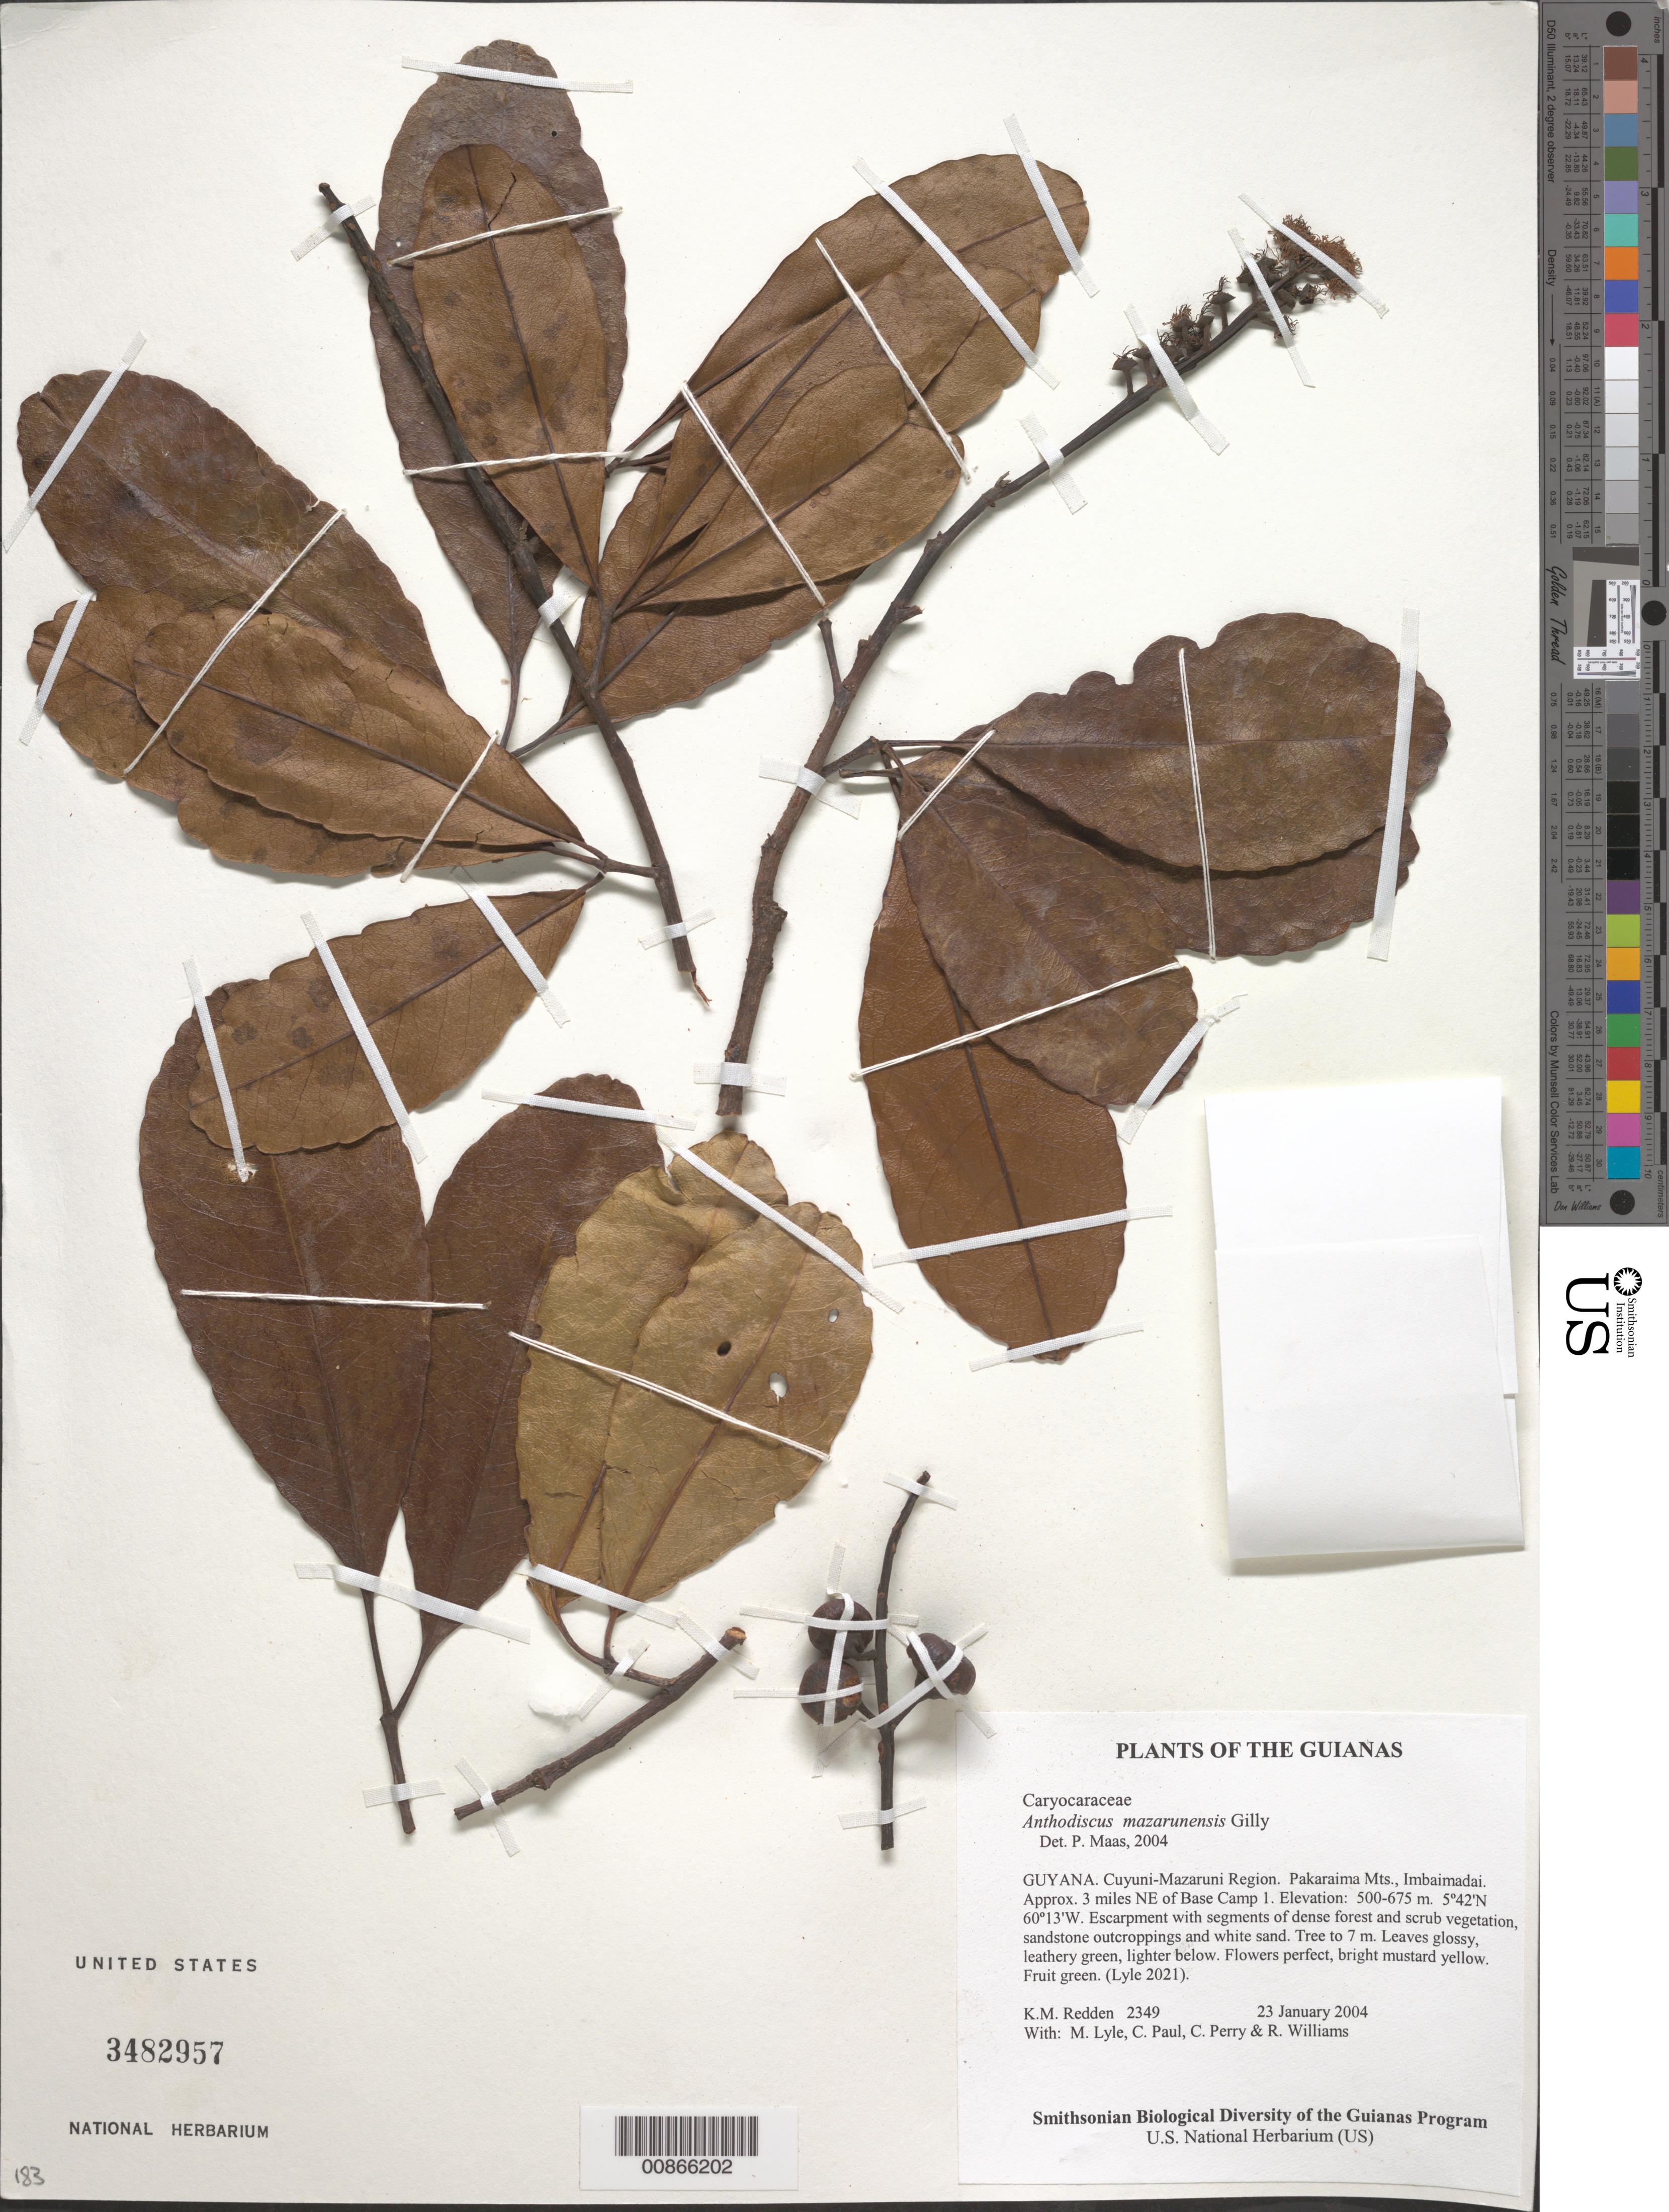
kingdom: Plantae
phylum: Tracheophyta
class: Magnoliopsida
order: Malpighiales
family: Caryocaraceae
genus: Anthodiscus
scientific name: Anthodiscus mazarunensis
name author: Gilly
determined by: Maas, Paul J. M.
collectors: K. M. Redden, M. Lyle, C. Paul, C. Perry & R. Williams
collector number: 2349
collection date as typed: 23 January 2004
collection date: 2004-01-23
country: Guyana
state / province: Cuyuni-Mazaruni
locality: Pakaraima Mts., Imbaimadai. Approx. 3 miles NE of Base Camp 1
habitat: Escarpment with segments of dense forest and scrub vegetation, sandstone outcroppings and white sand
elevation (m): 500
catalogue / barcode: US 3482957